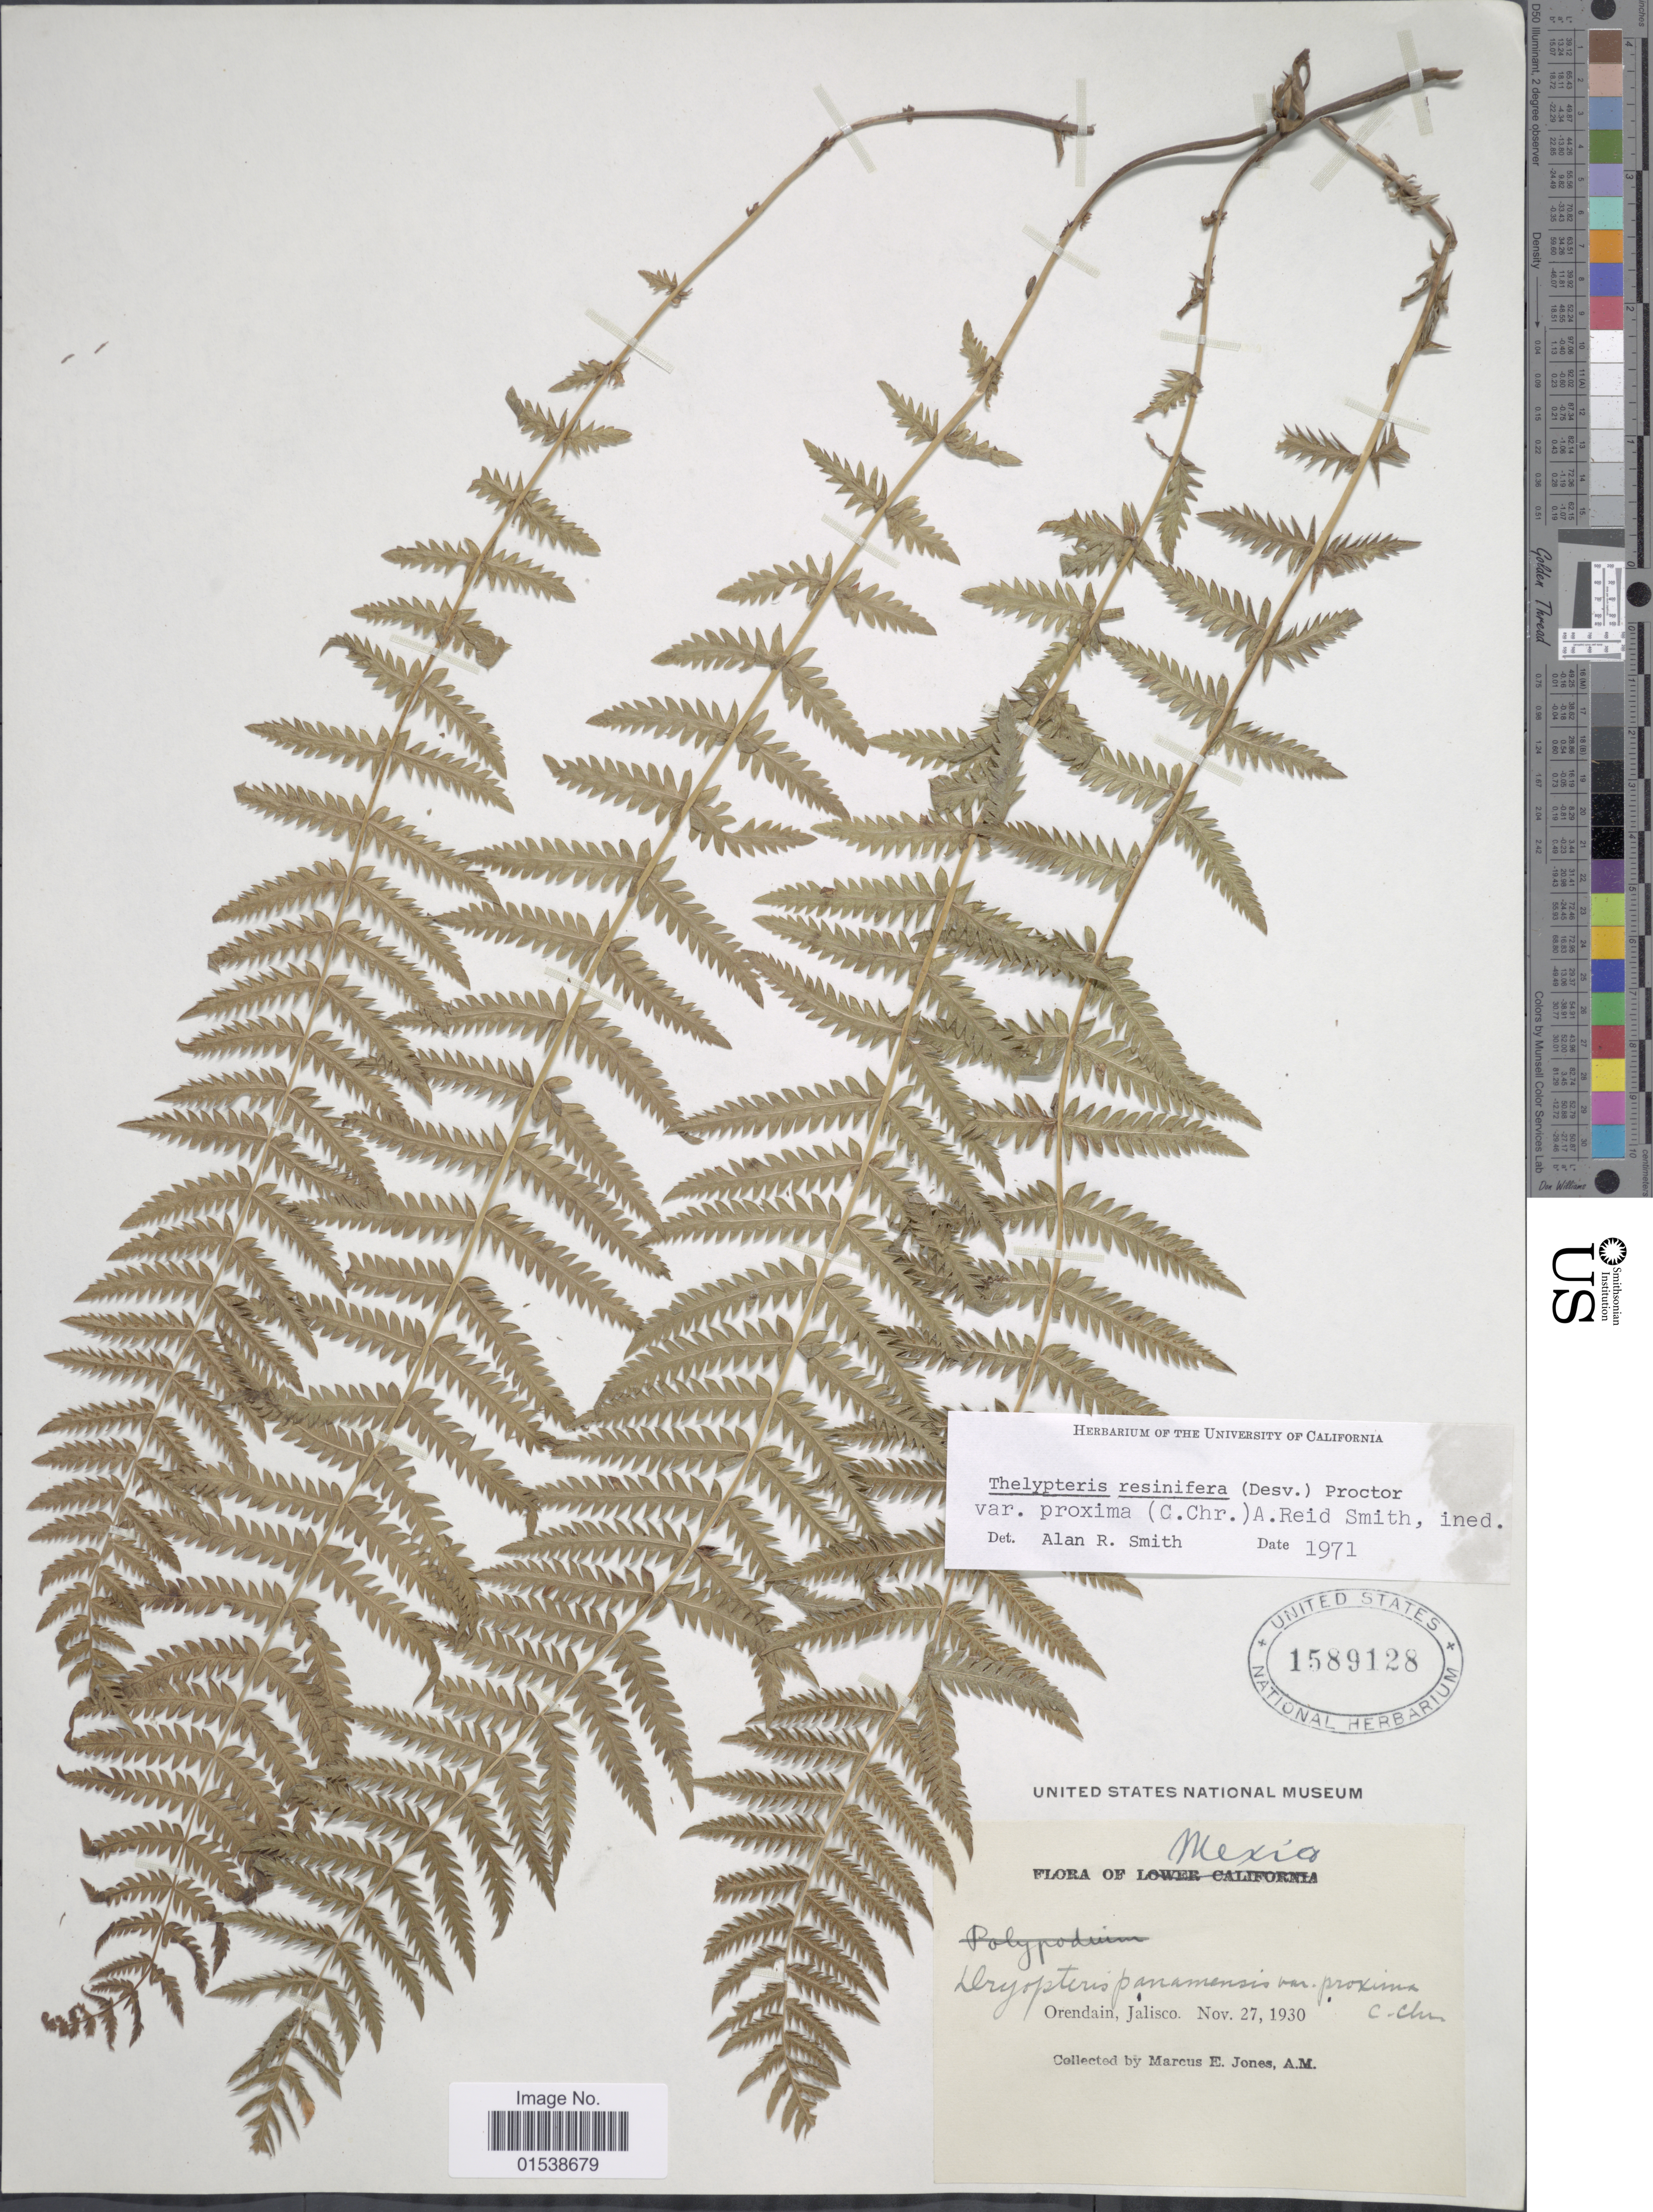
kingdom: Plantae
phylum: Tracheophyta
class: Polypodiopsida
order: Polypodiales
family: Thelypteridaceae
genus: Amauropelta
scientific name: Amauropelta resinifera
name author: (Desv.) Pic. Serm.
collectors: M. E. Jones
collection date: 1930-11-27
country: Mexico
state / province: Jalisco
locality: Orendain, Jalisco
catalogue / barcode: US 1589128